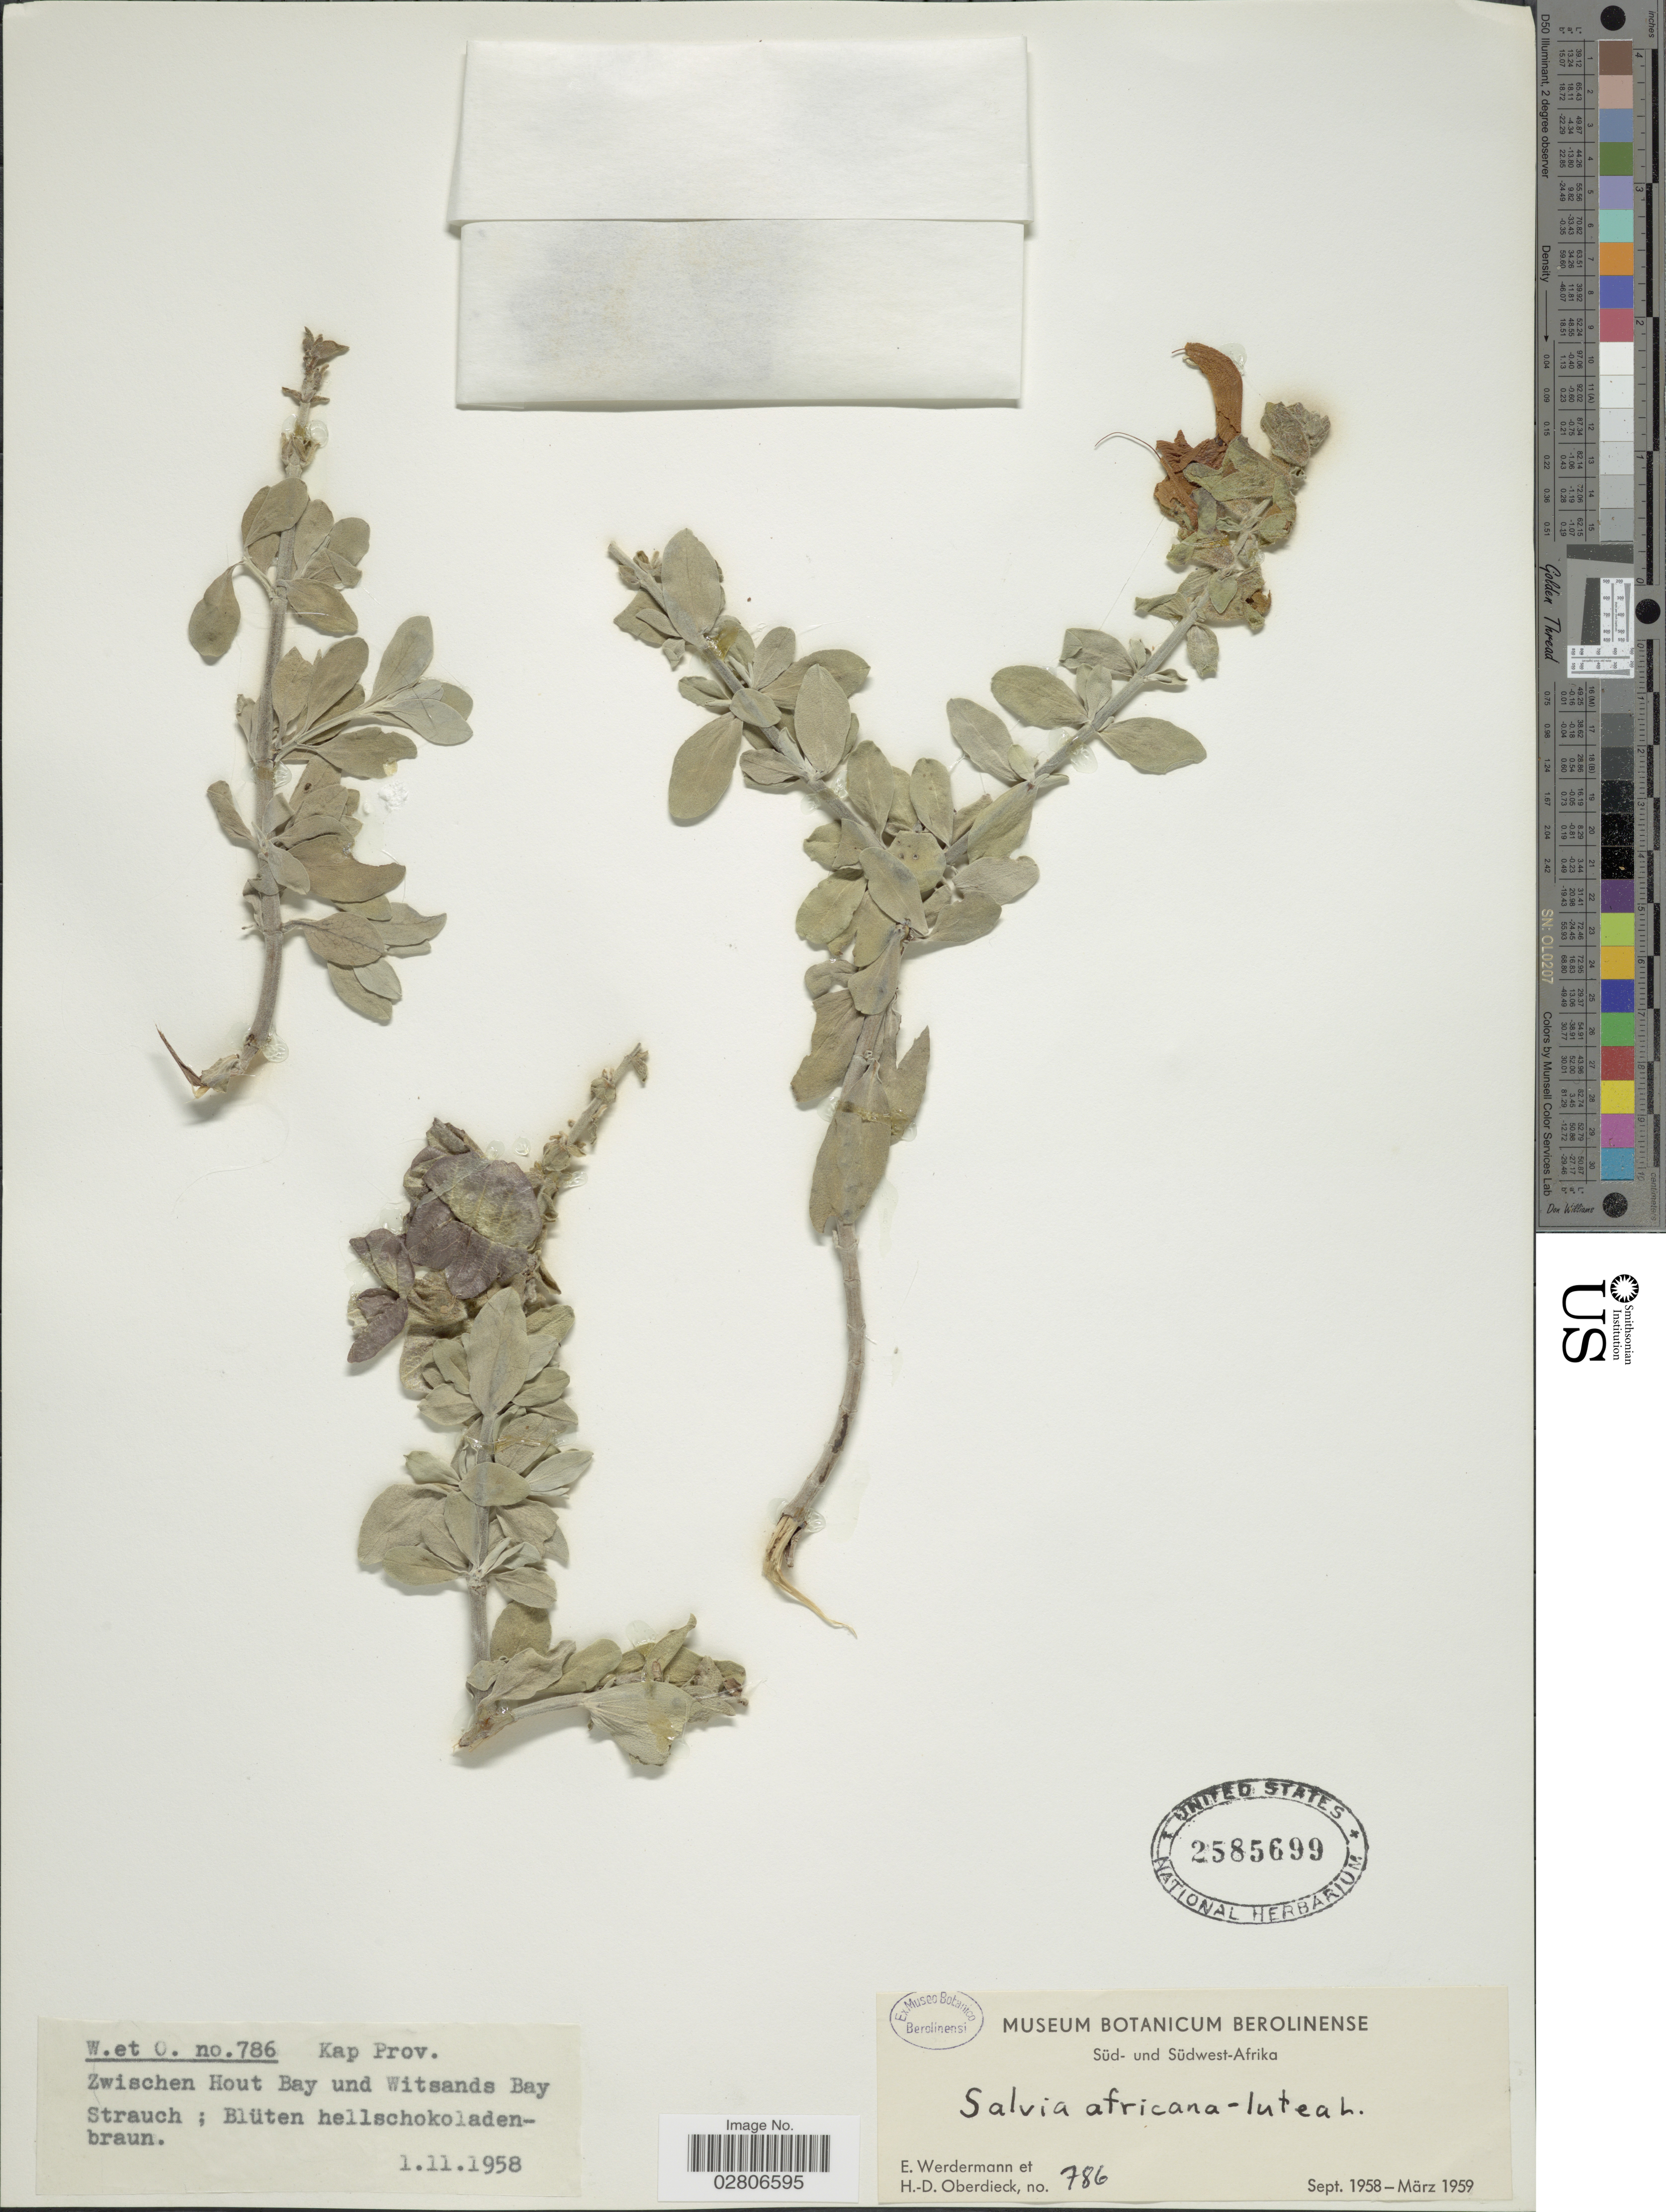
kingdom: Plantae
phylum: Tracheophyta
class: Magnoliopsida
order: Lamiales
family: Lamiaceae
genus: Salvia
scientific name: Salvia aurea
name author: L.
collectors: E. Werdermann & H. Oberdieck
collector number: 786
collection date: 1958-11-01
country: South Africa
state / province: Western Cape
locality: Kap Prov., Zwischen Hout Bay und Witsands Bay.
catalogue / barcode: US 2585699